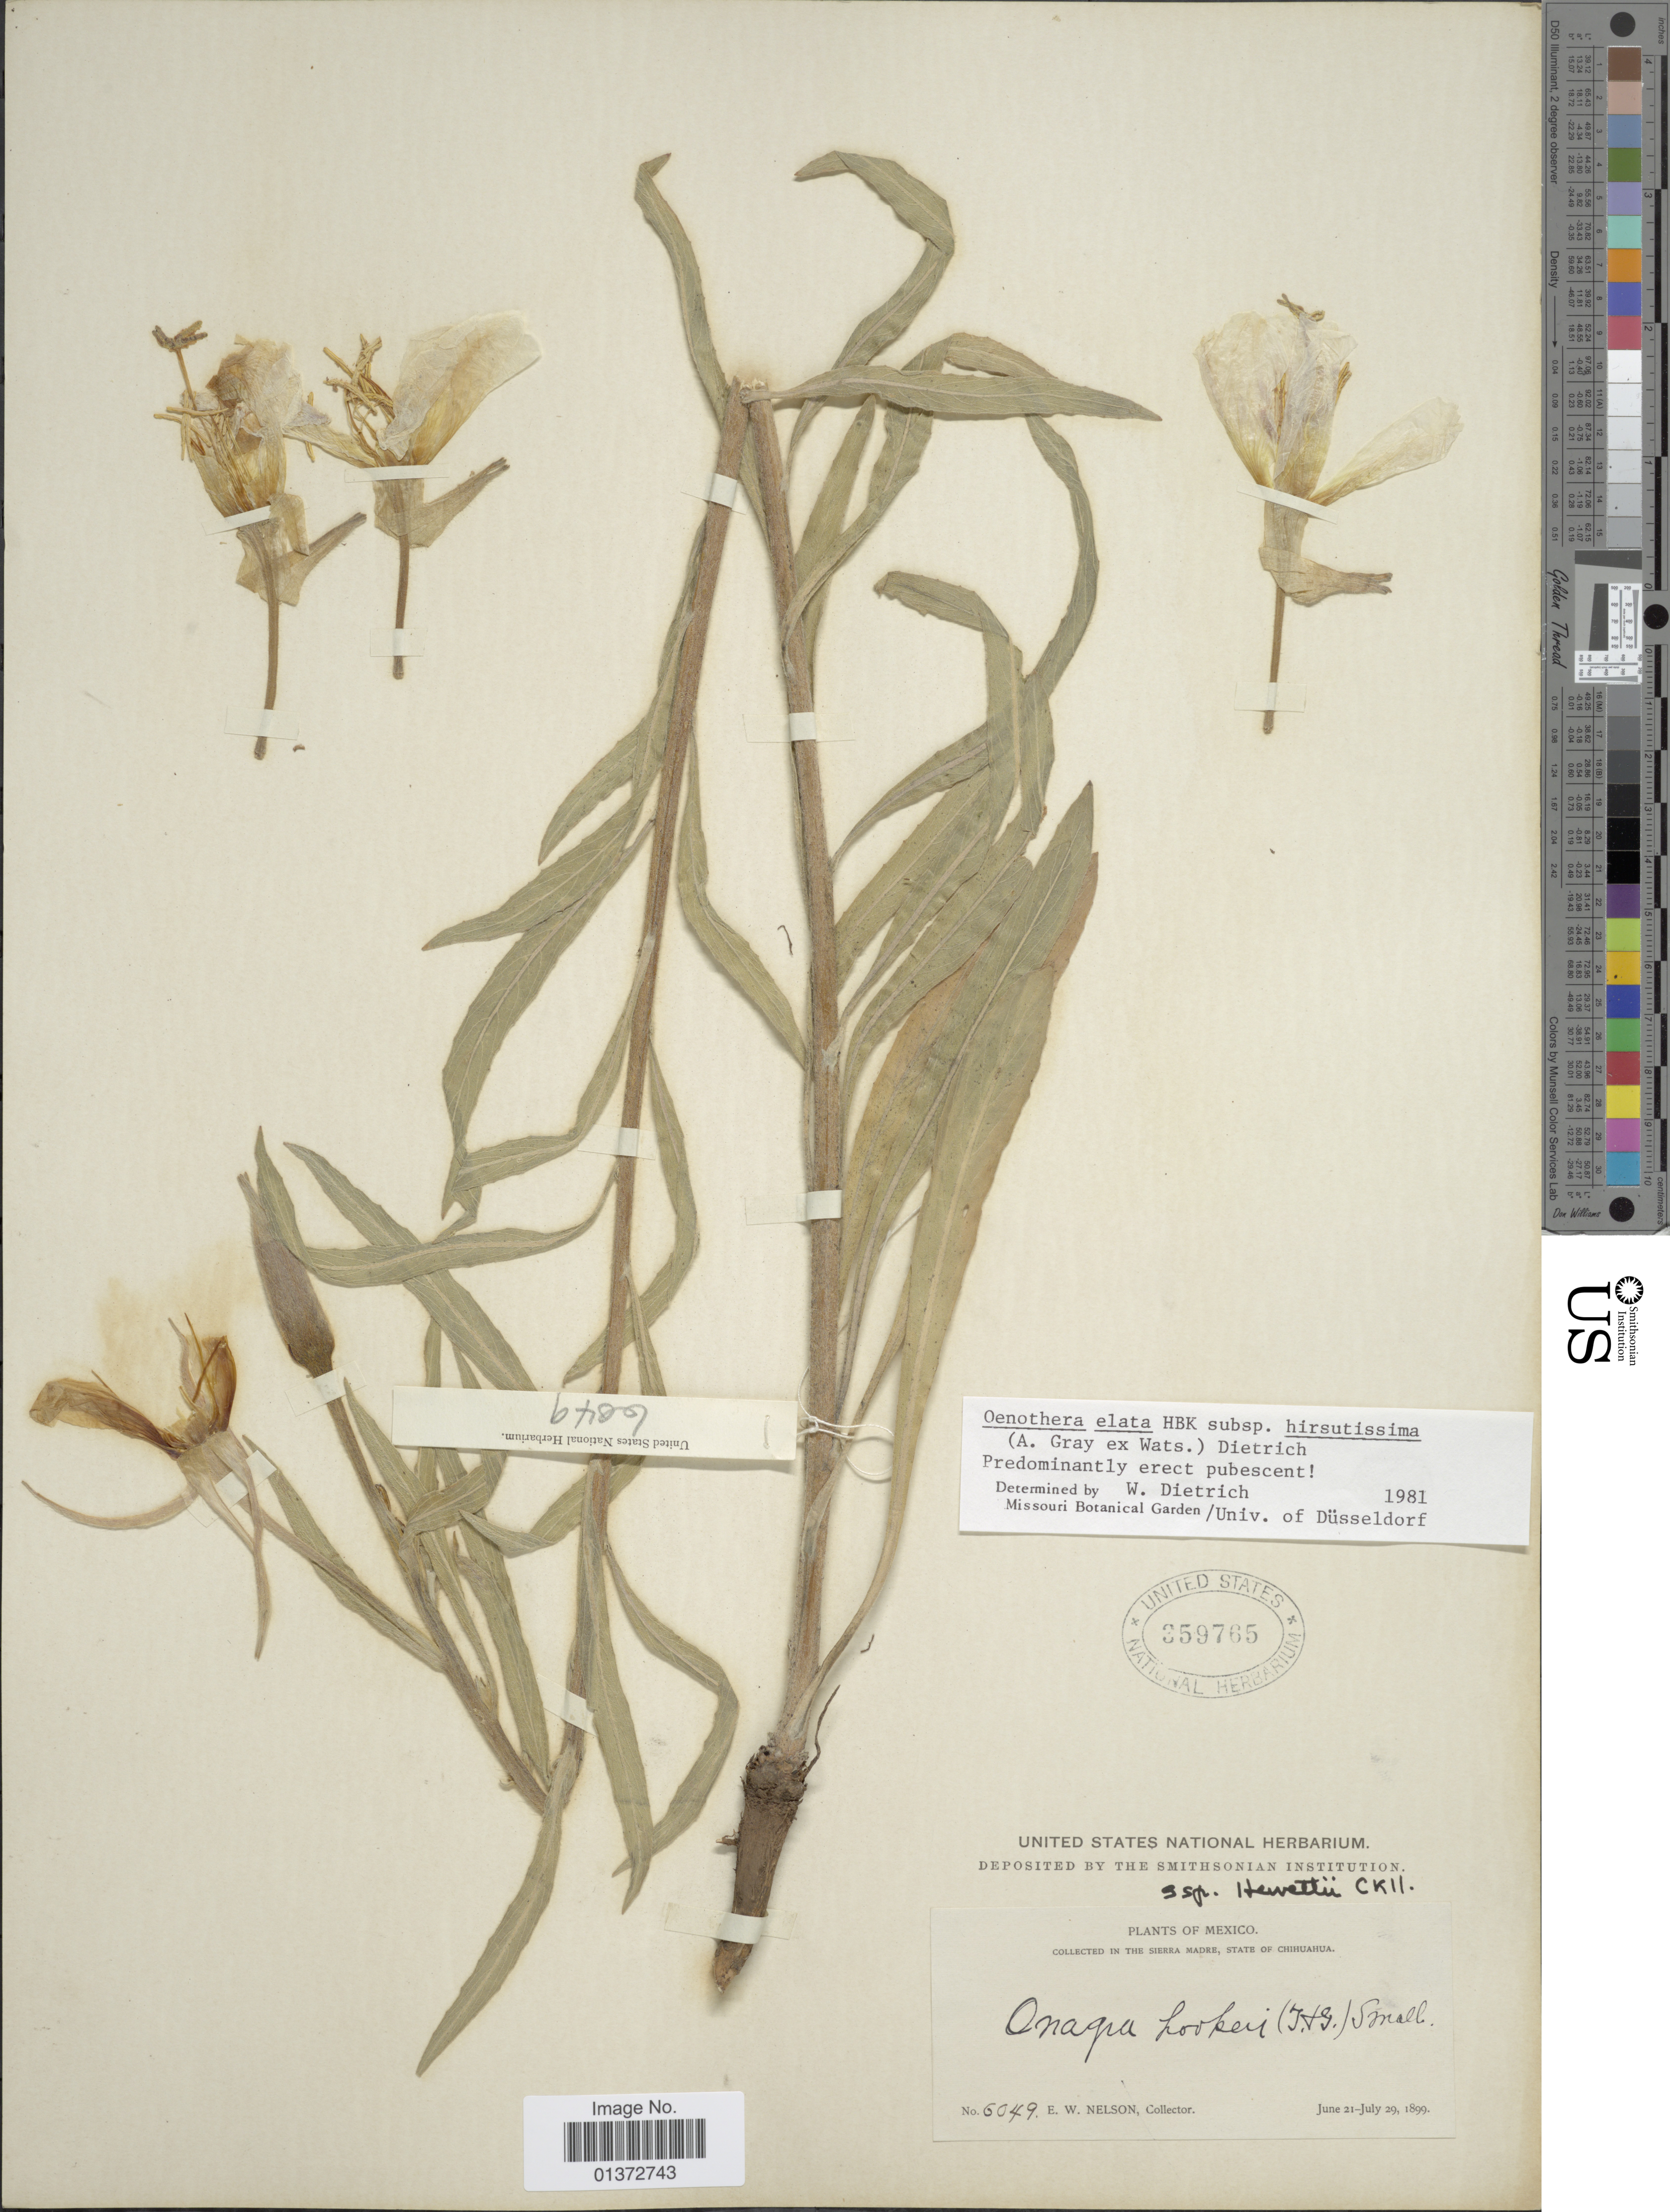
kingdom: Plantae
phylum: Tracheophyta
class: Magnoliopsida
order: Myrtales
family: Onagraceae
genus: Oenothera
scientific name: Oenothera elata subsp. hirsutissima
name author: (A. Gray ex S. Watson) W. Dietr.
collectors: E. W. Nelson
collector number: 6049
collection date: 1899-06-21/1899-07-29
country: Mexico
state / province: Chihuahua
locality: Sierra Madre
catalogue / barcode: US 359765